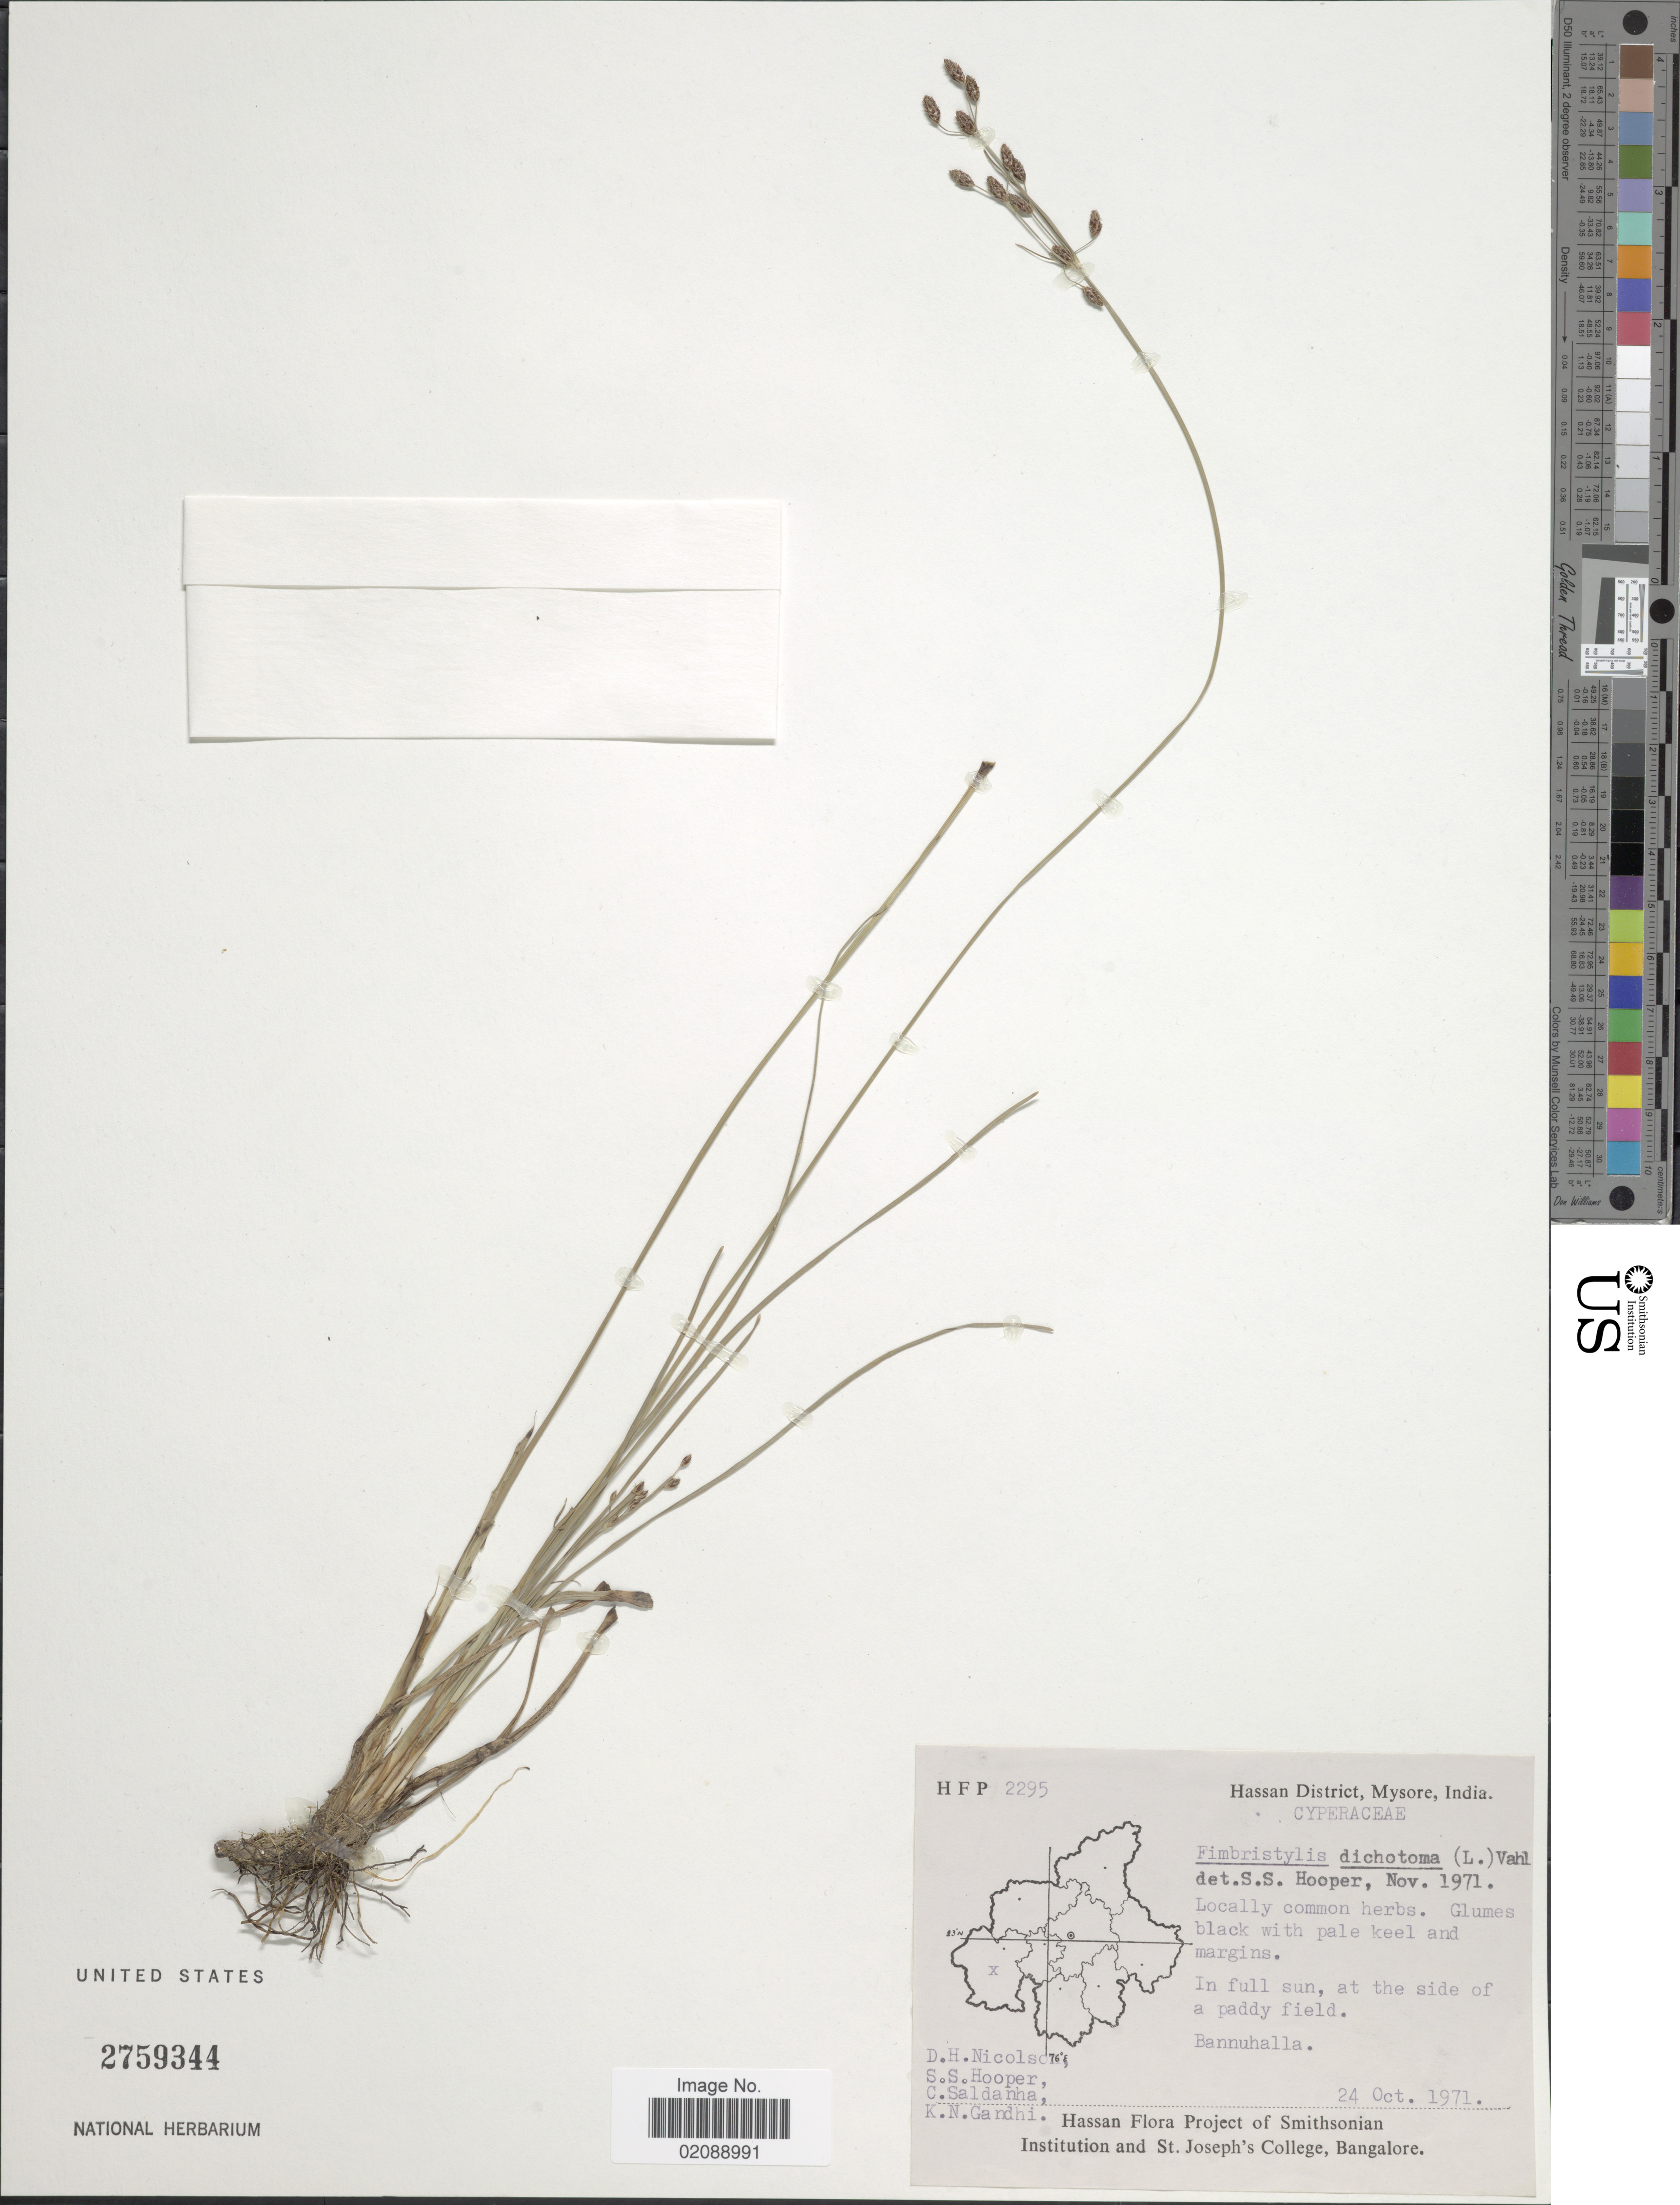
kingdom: Plantae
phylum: Tracheophyta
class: Liliopsida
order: Poales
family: Cyperaceae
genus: Fimbristylis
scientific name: Fimbristylis dichotoma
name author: (L.) Vahl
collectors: D. H. Nicolson, S. S. Hooper, C. Saldanha & K. N. Gandhi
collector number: H F P 2295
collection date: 1971-10-24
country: India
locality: Hassan District, Mysore, In full sun, at the side of a paddy field Bannuhalla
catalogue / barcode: US 2759344